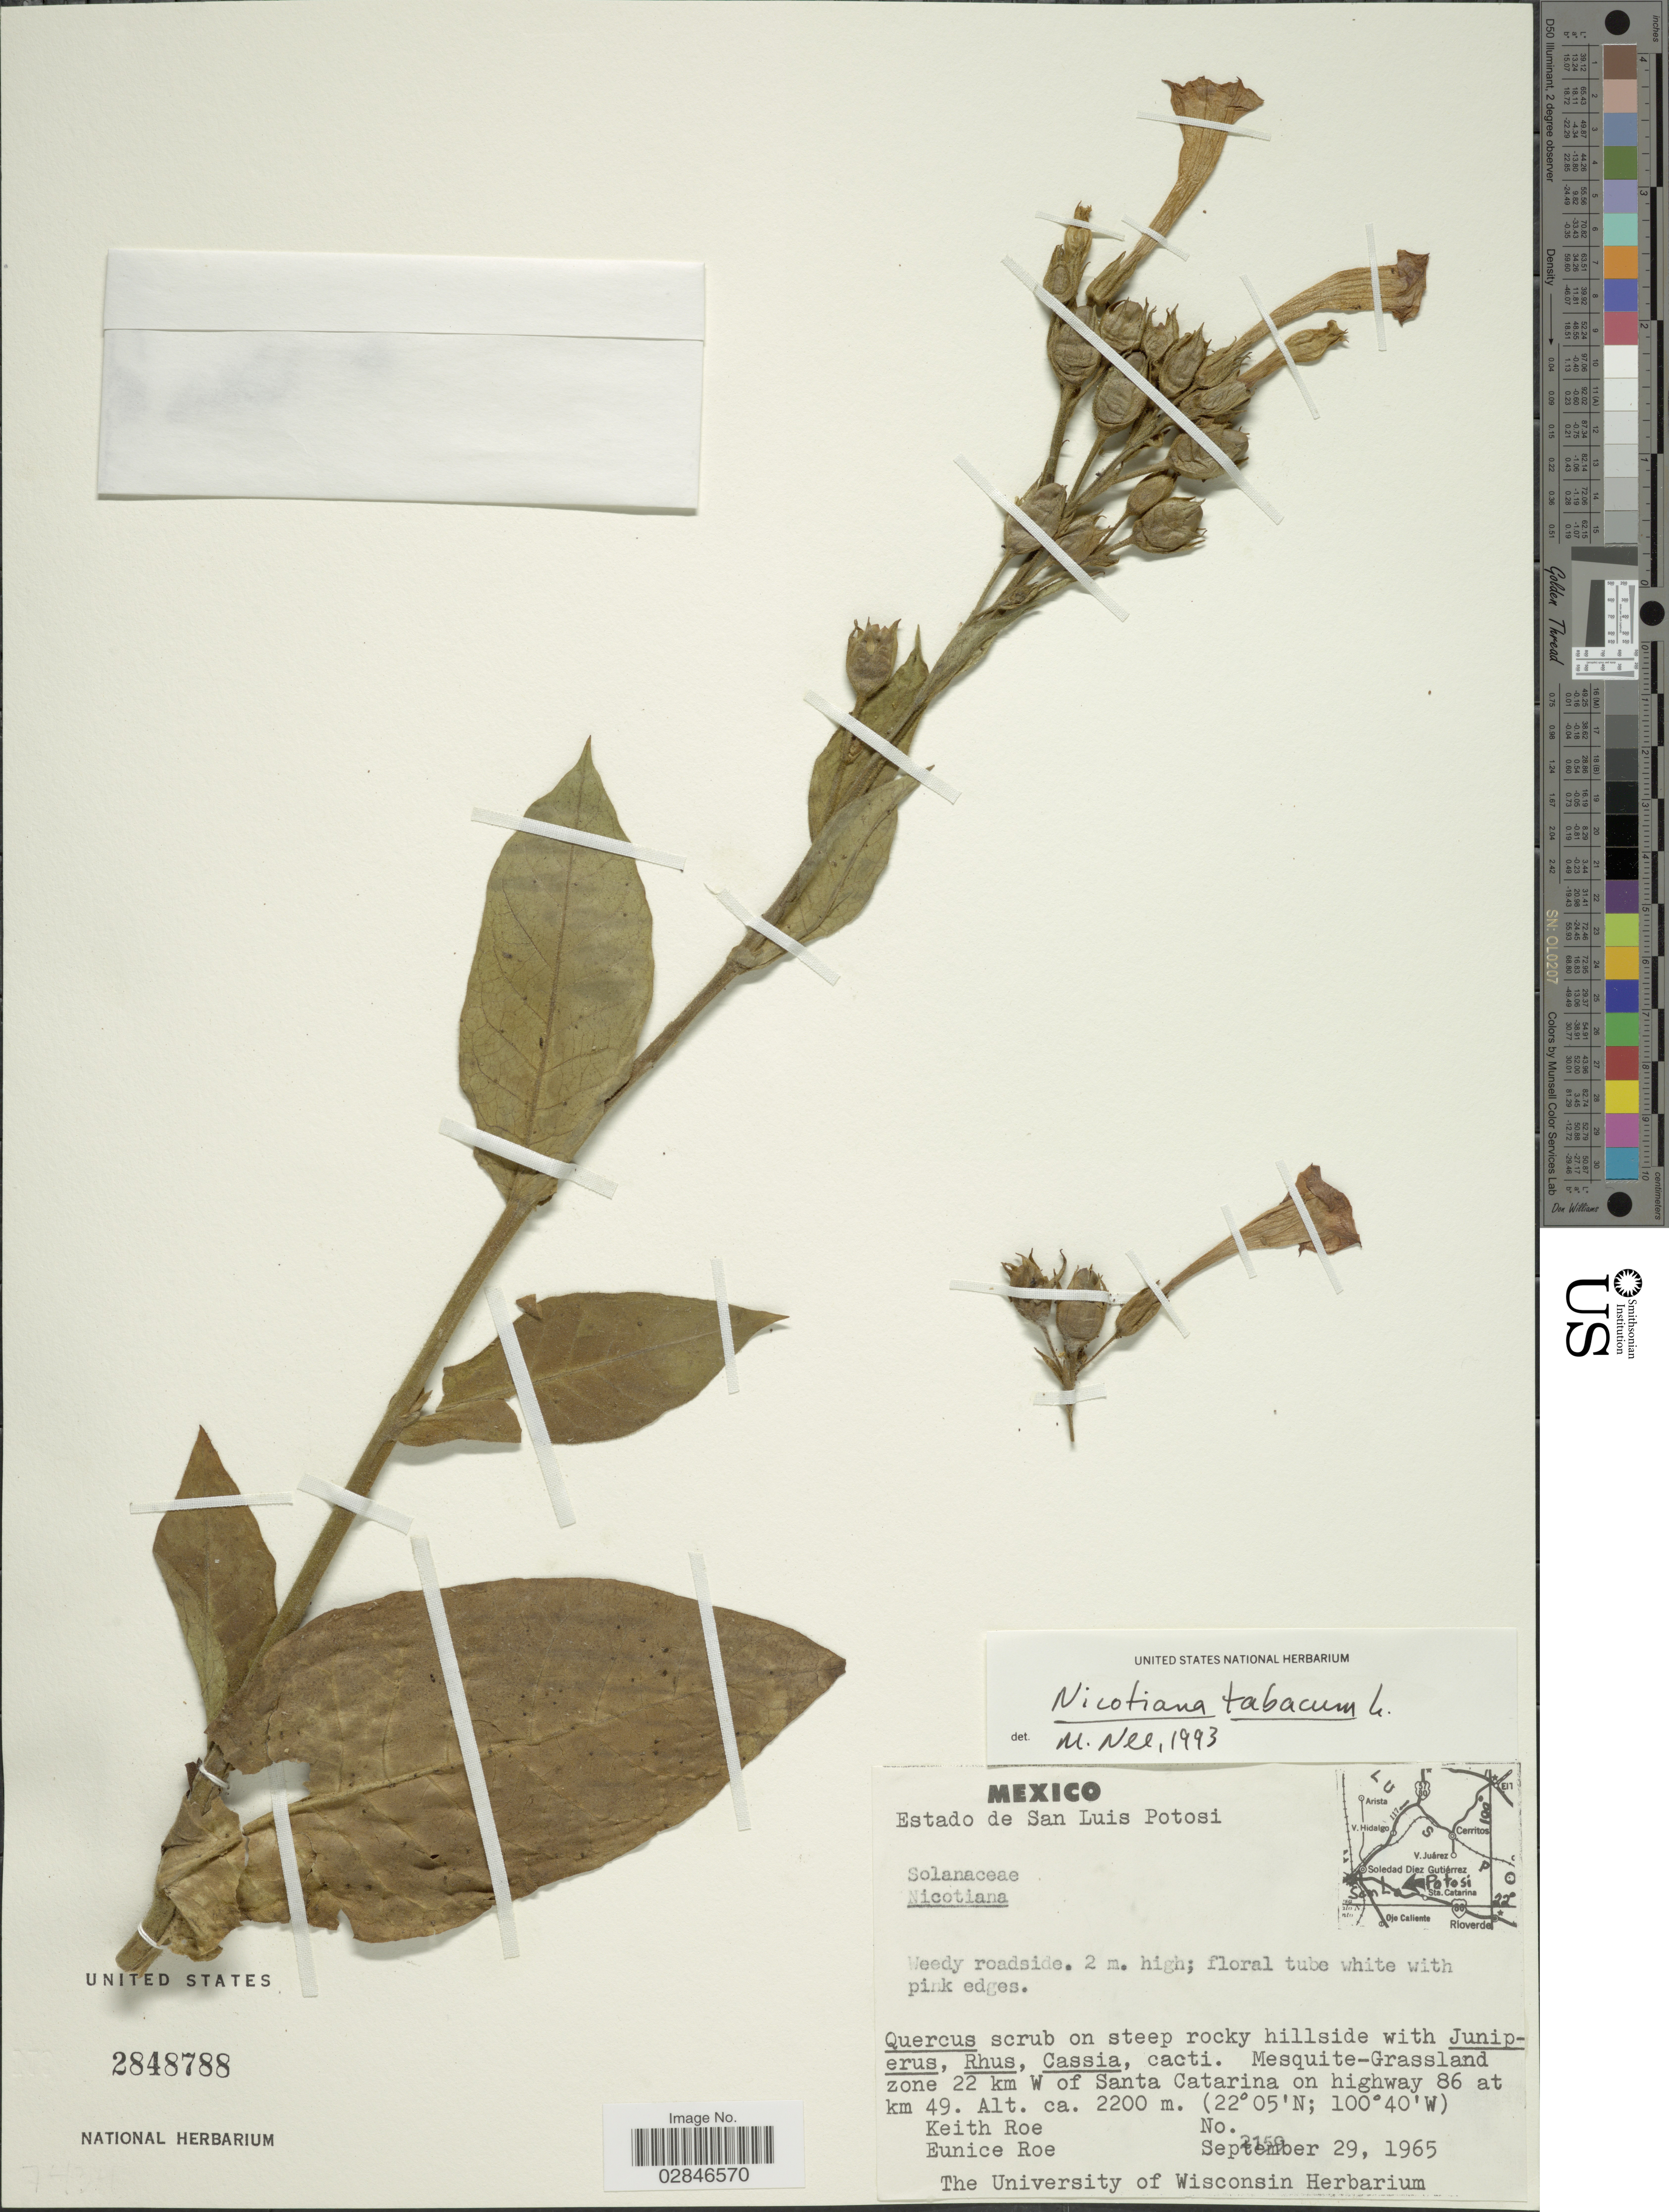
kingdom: Plantae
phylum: Tracheophyta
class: Magnoliopsida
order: Solanales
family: Solanaceae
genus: Nicotiana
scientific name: Nicotiana tabacum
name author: L.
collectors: K. E. Roe & E. Roe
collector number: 2159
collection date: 1965-09-29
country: Mexico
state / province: San Luis Potosí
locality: Mesquite-Grassland zone 22 km W of Santa Catarina on highway 86 at km 49.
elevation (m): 2200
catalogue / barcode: US 2848788